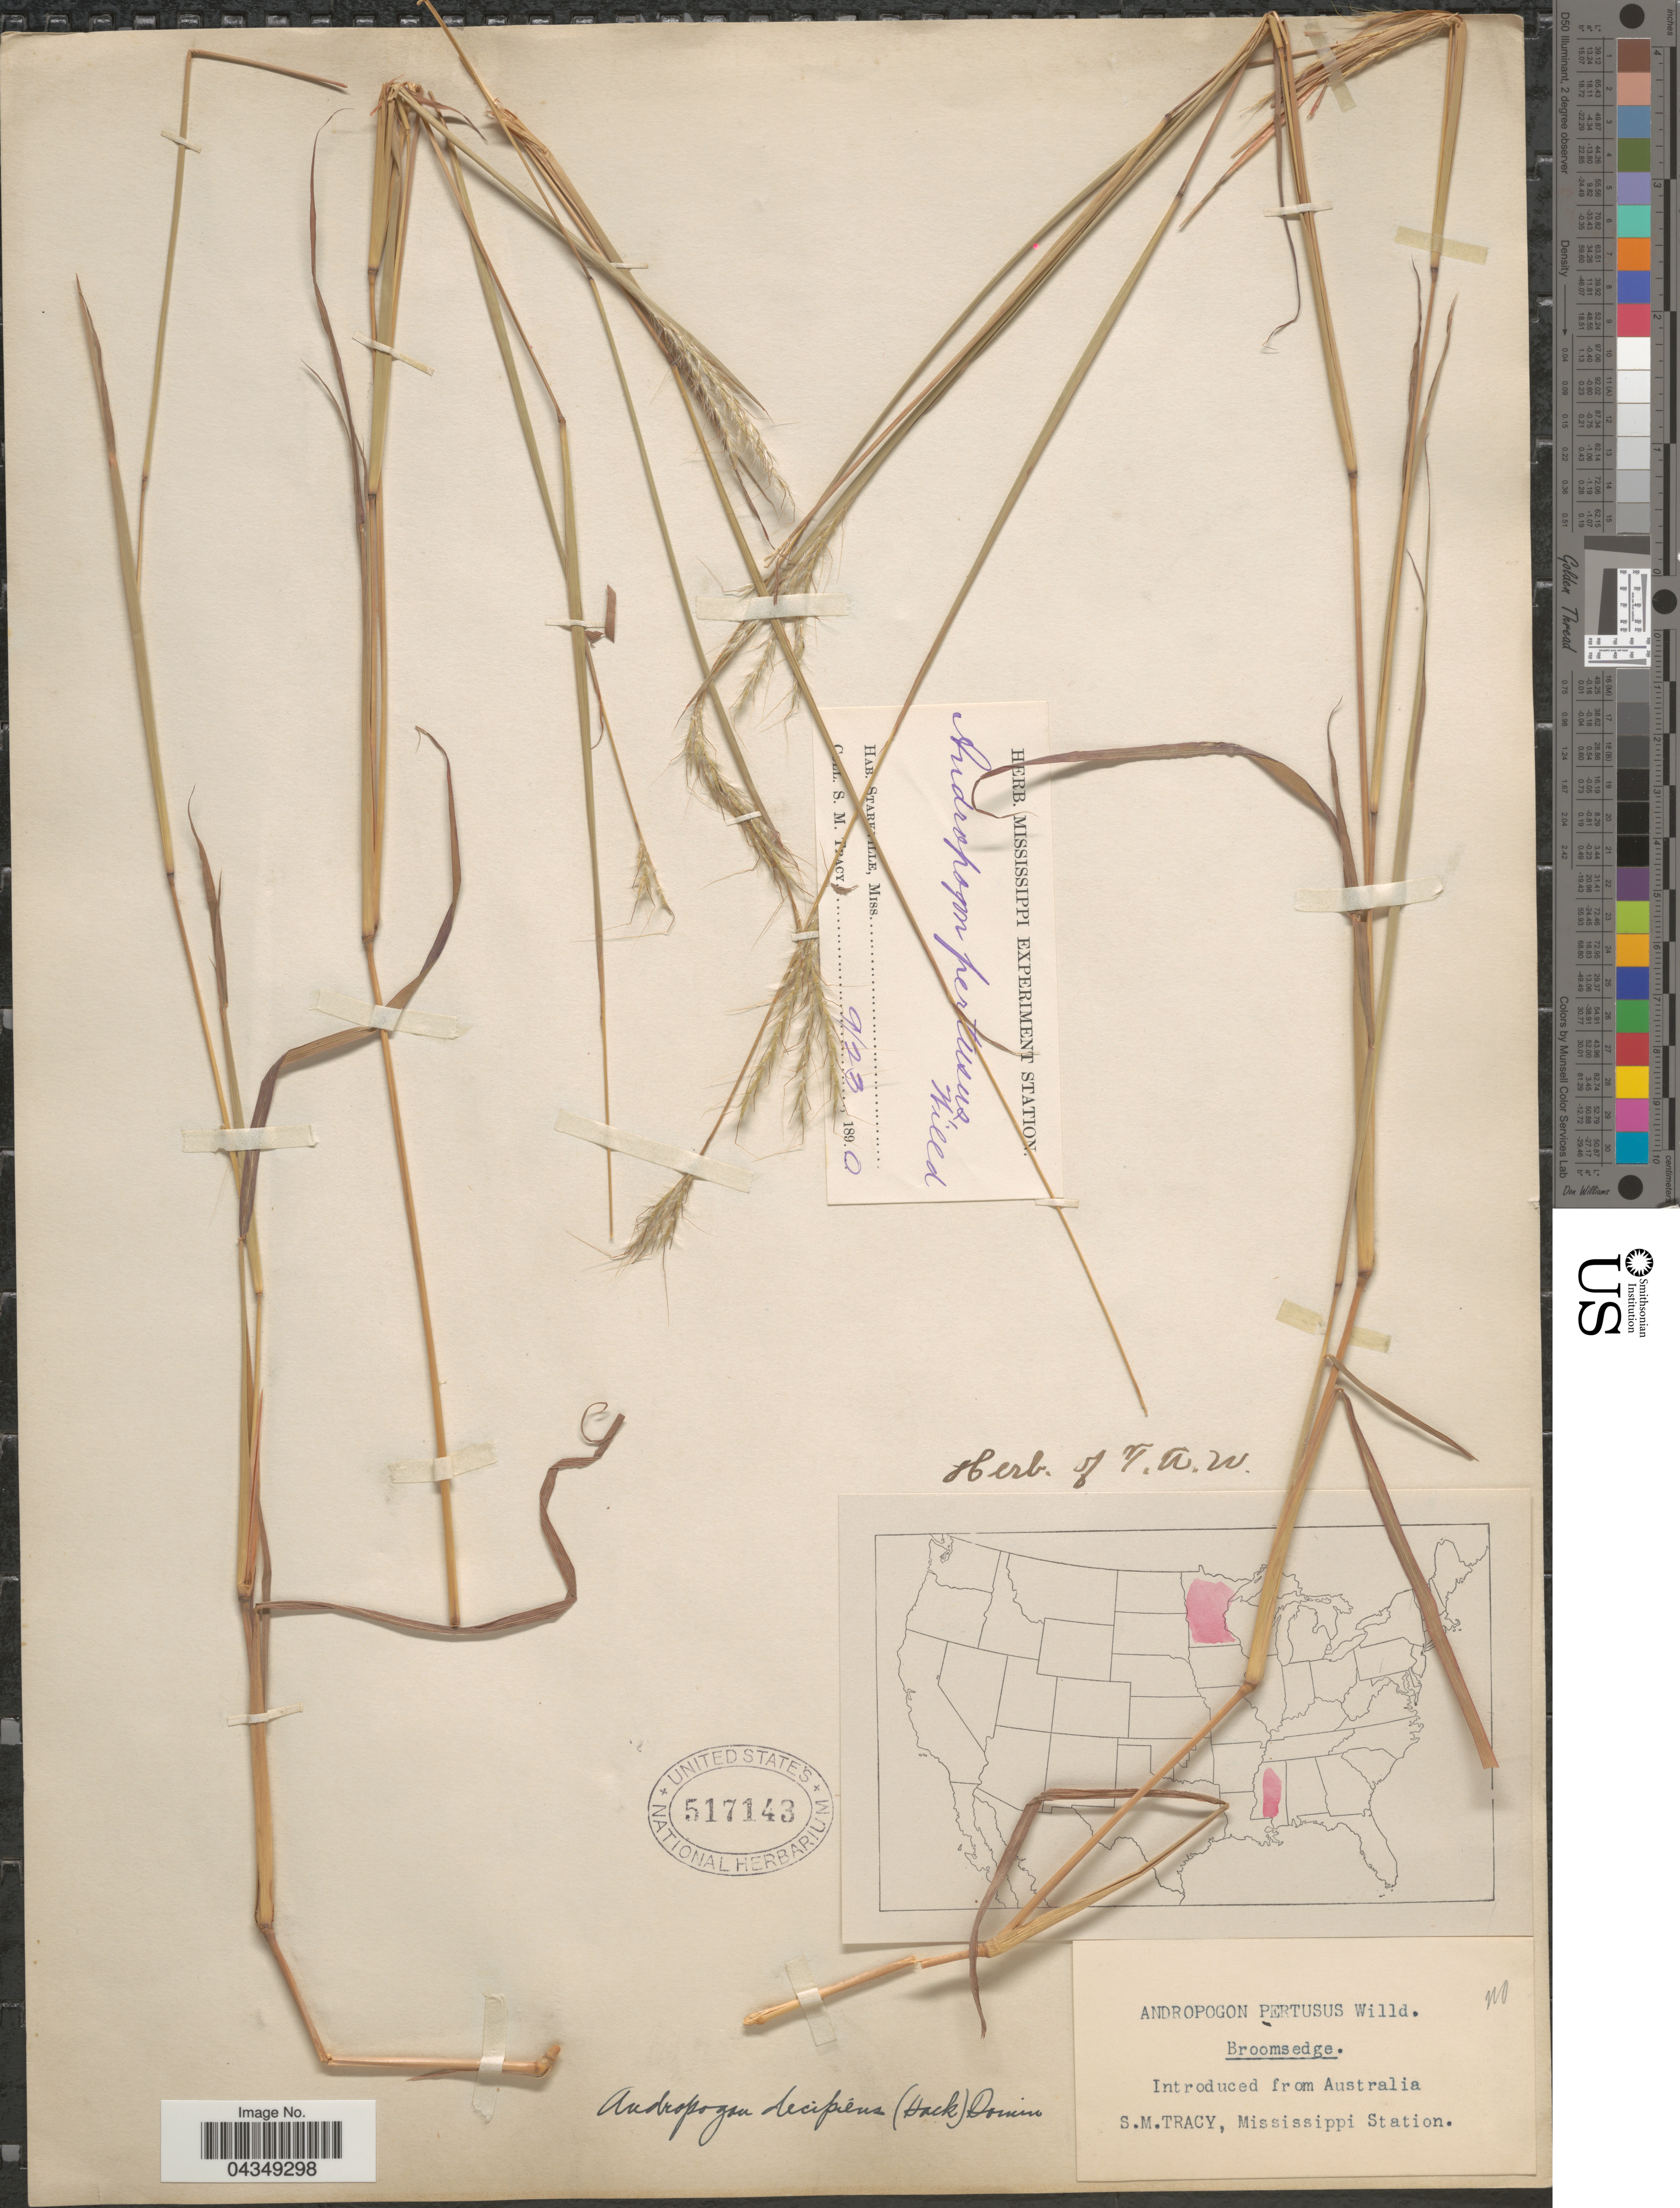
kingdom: Plantae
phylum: Tracheophyta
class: Liliopsida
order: Poales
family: Poaceae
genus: Bothriochloa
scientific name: Bothriochloa decipiens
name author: (Hack.) C. E. Hubb.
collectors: S. M. Tracy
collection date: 1890-09-23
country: United States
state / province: Mississippi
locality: Starkville. Mississippi Station.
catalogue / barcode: US 517143